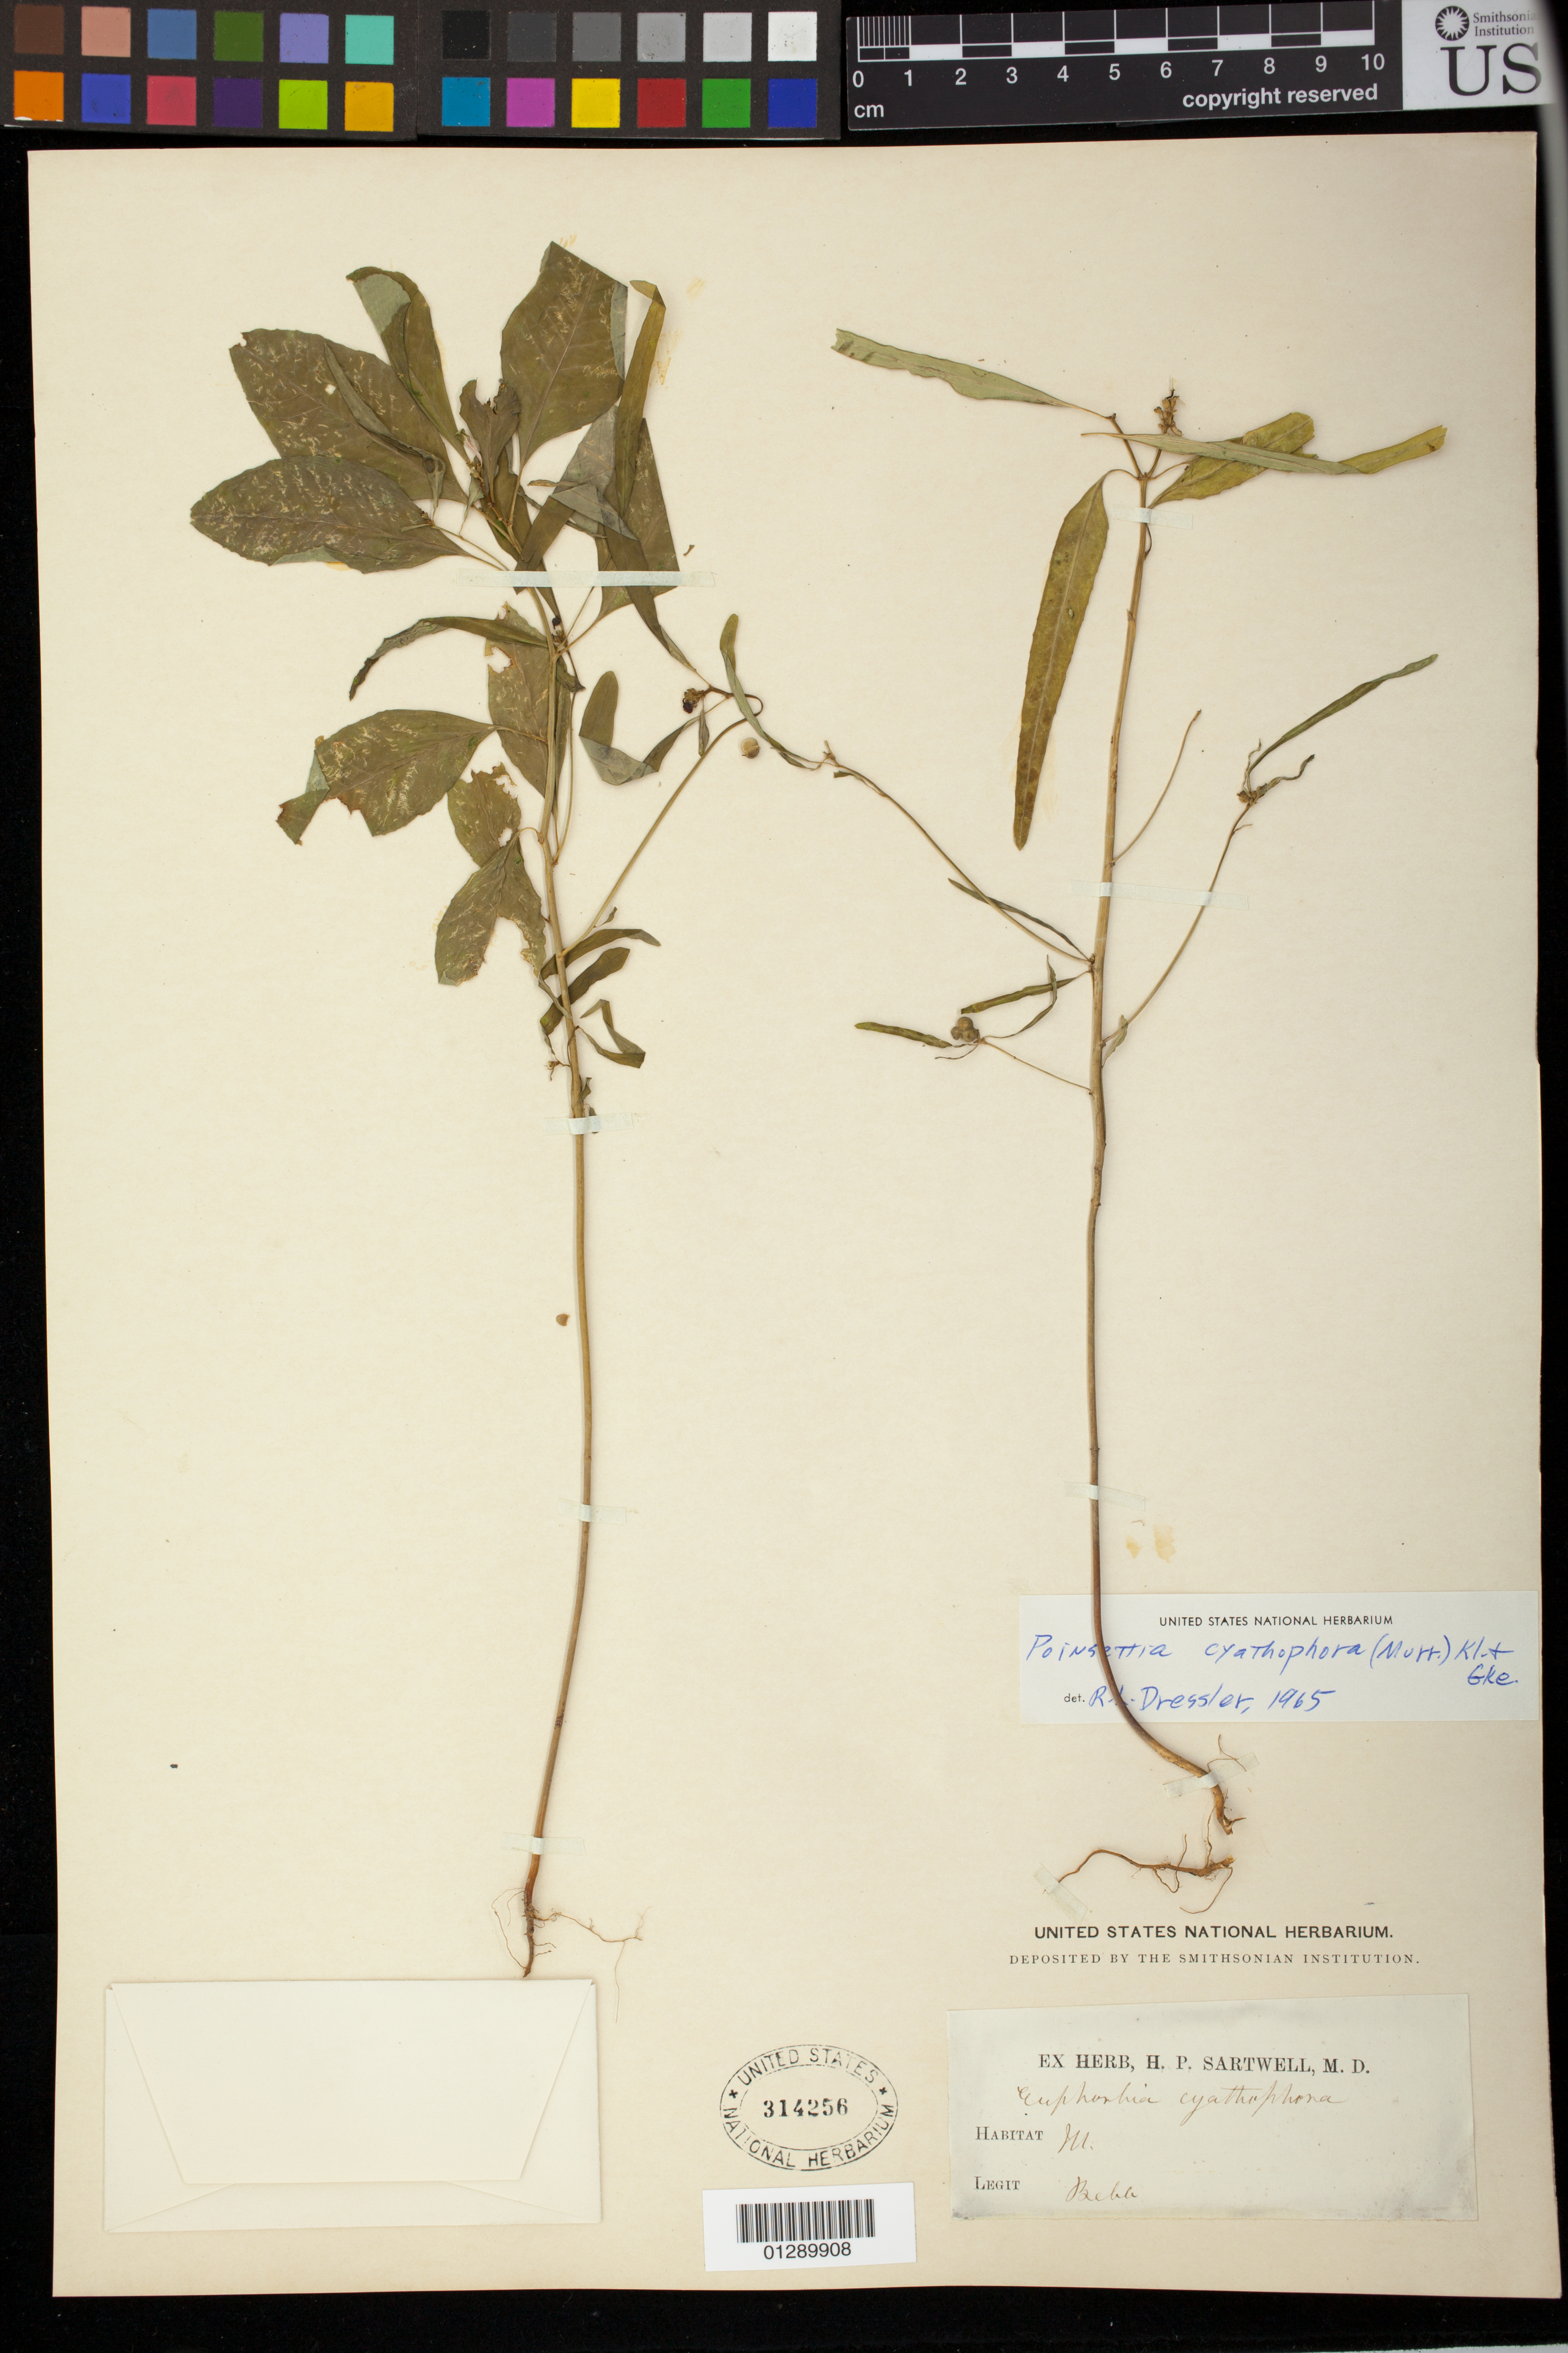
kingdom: Plantae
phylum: Tracheophyta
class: Magnoliopsida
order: Malpighiales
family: Euphorbiaceae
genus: Euphorbia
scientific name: Euphorbia heterophylla var. cyathophora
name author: (Murr.) Griseb.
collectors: -. Bebb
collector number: n.s.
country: United States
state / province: Illinois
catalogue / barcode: US 314256